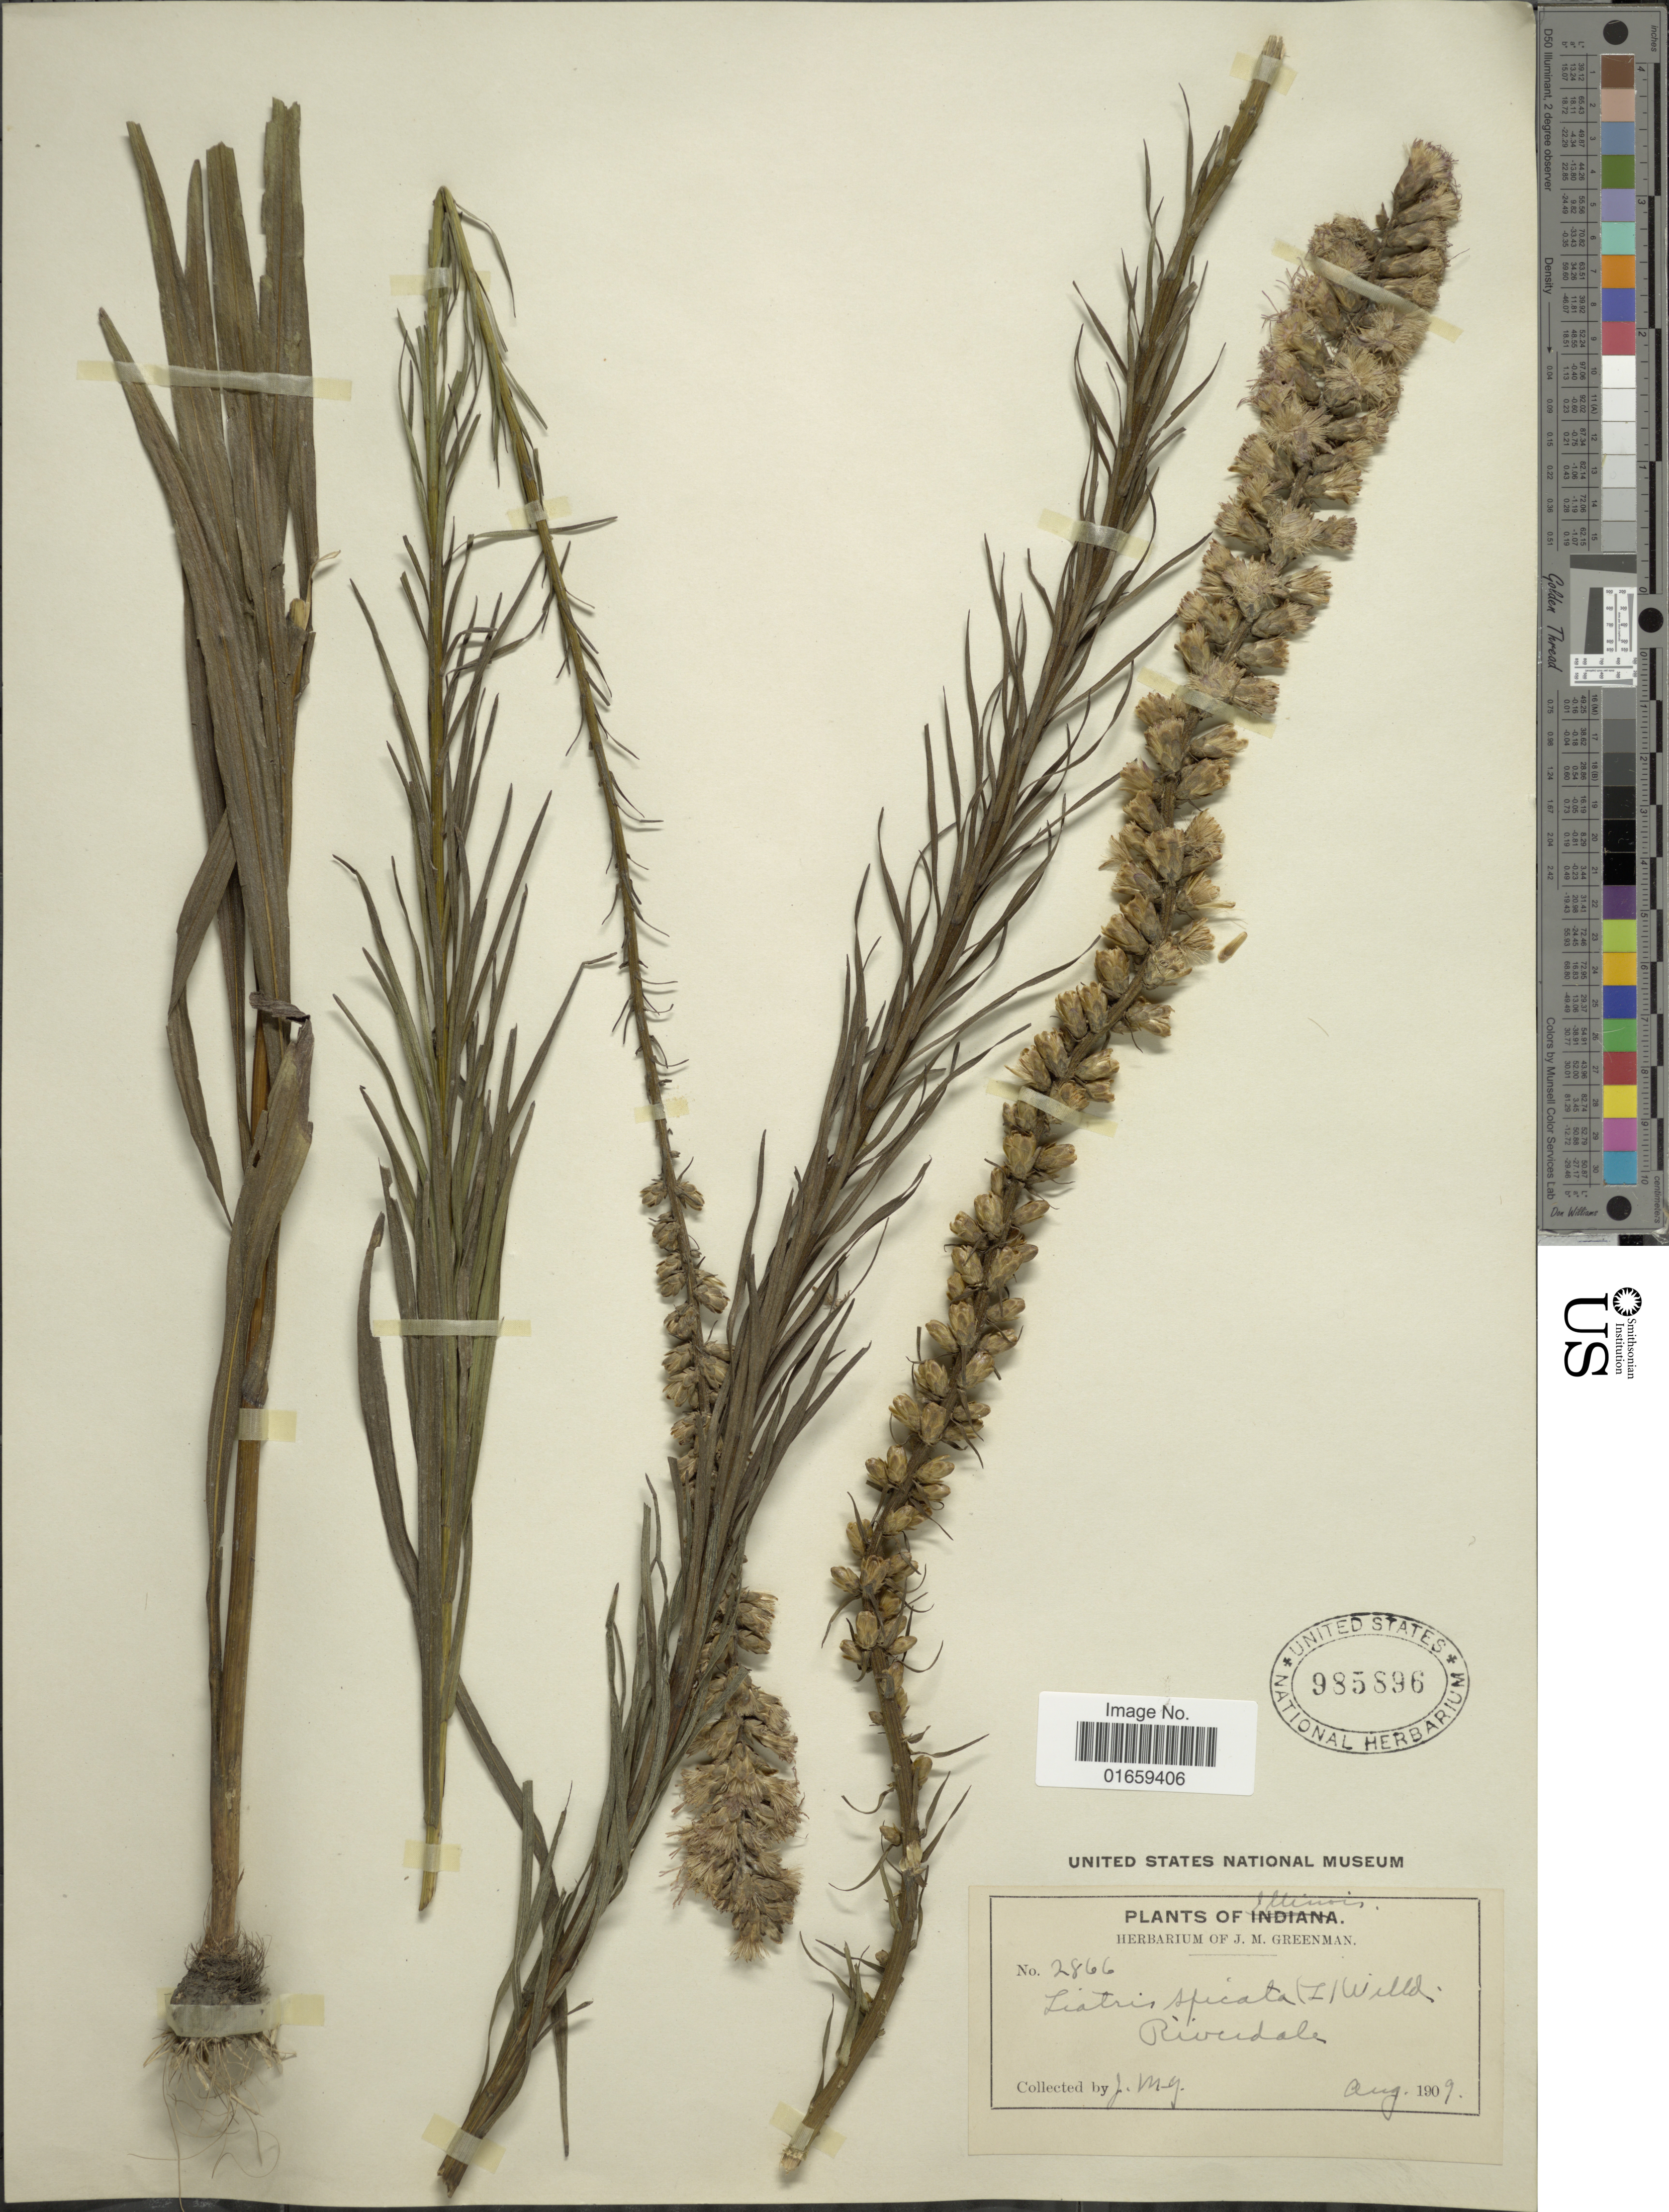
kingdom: Plantae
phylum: Tracheophyta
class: Magnoliopsida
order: Asterales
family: Asteraceae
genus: Liatris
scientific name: Liatris spicata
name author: (L.) Willd.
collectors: J. M. Greenman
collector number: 2866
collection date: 1909-08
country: United States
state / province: Illinois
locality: Riverdale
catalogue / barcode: US 985896